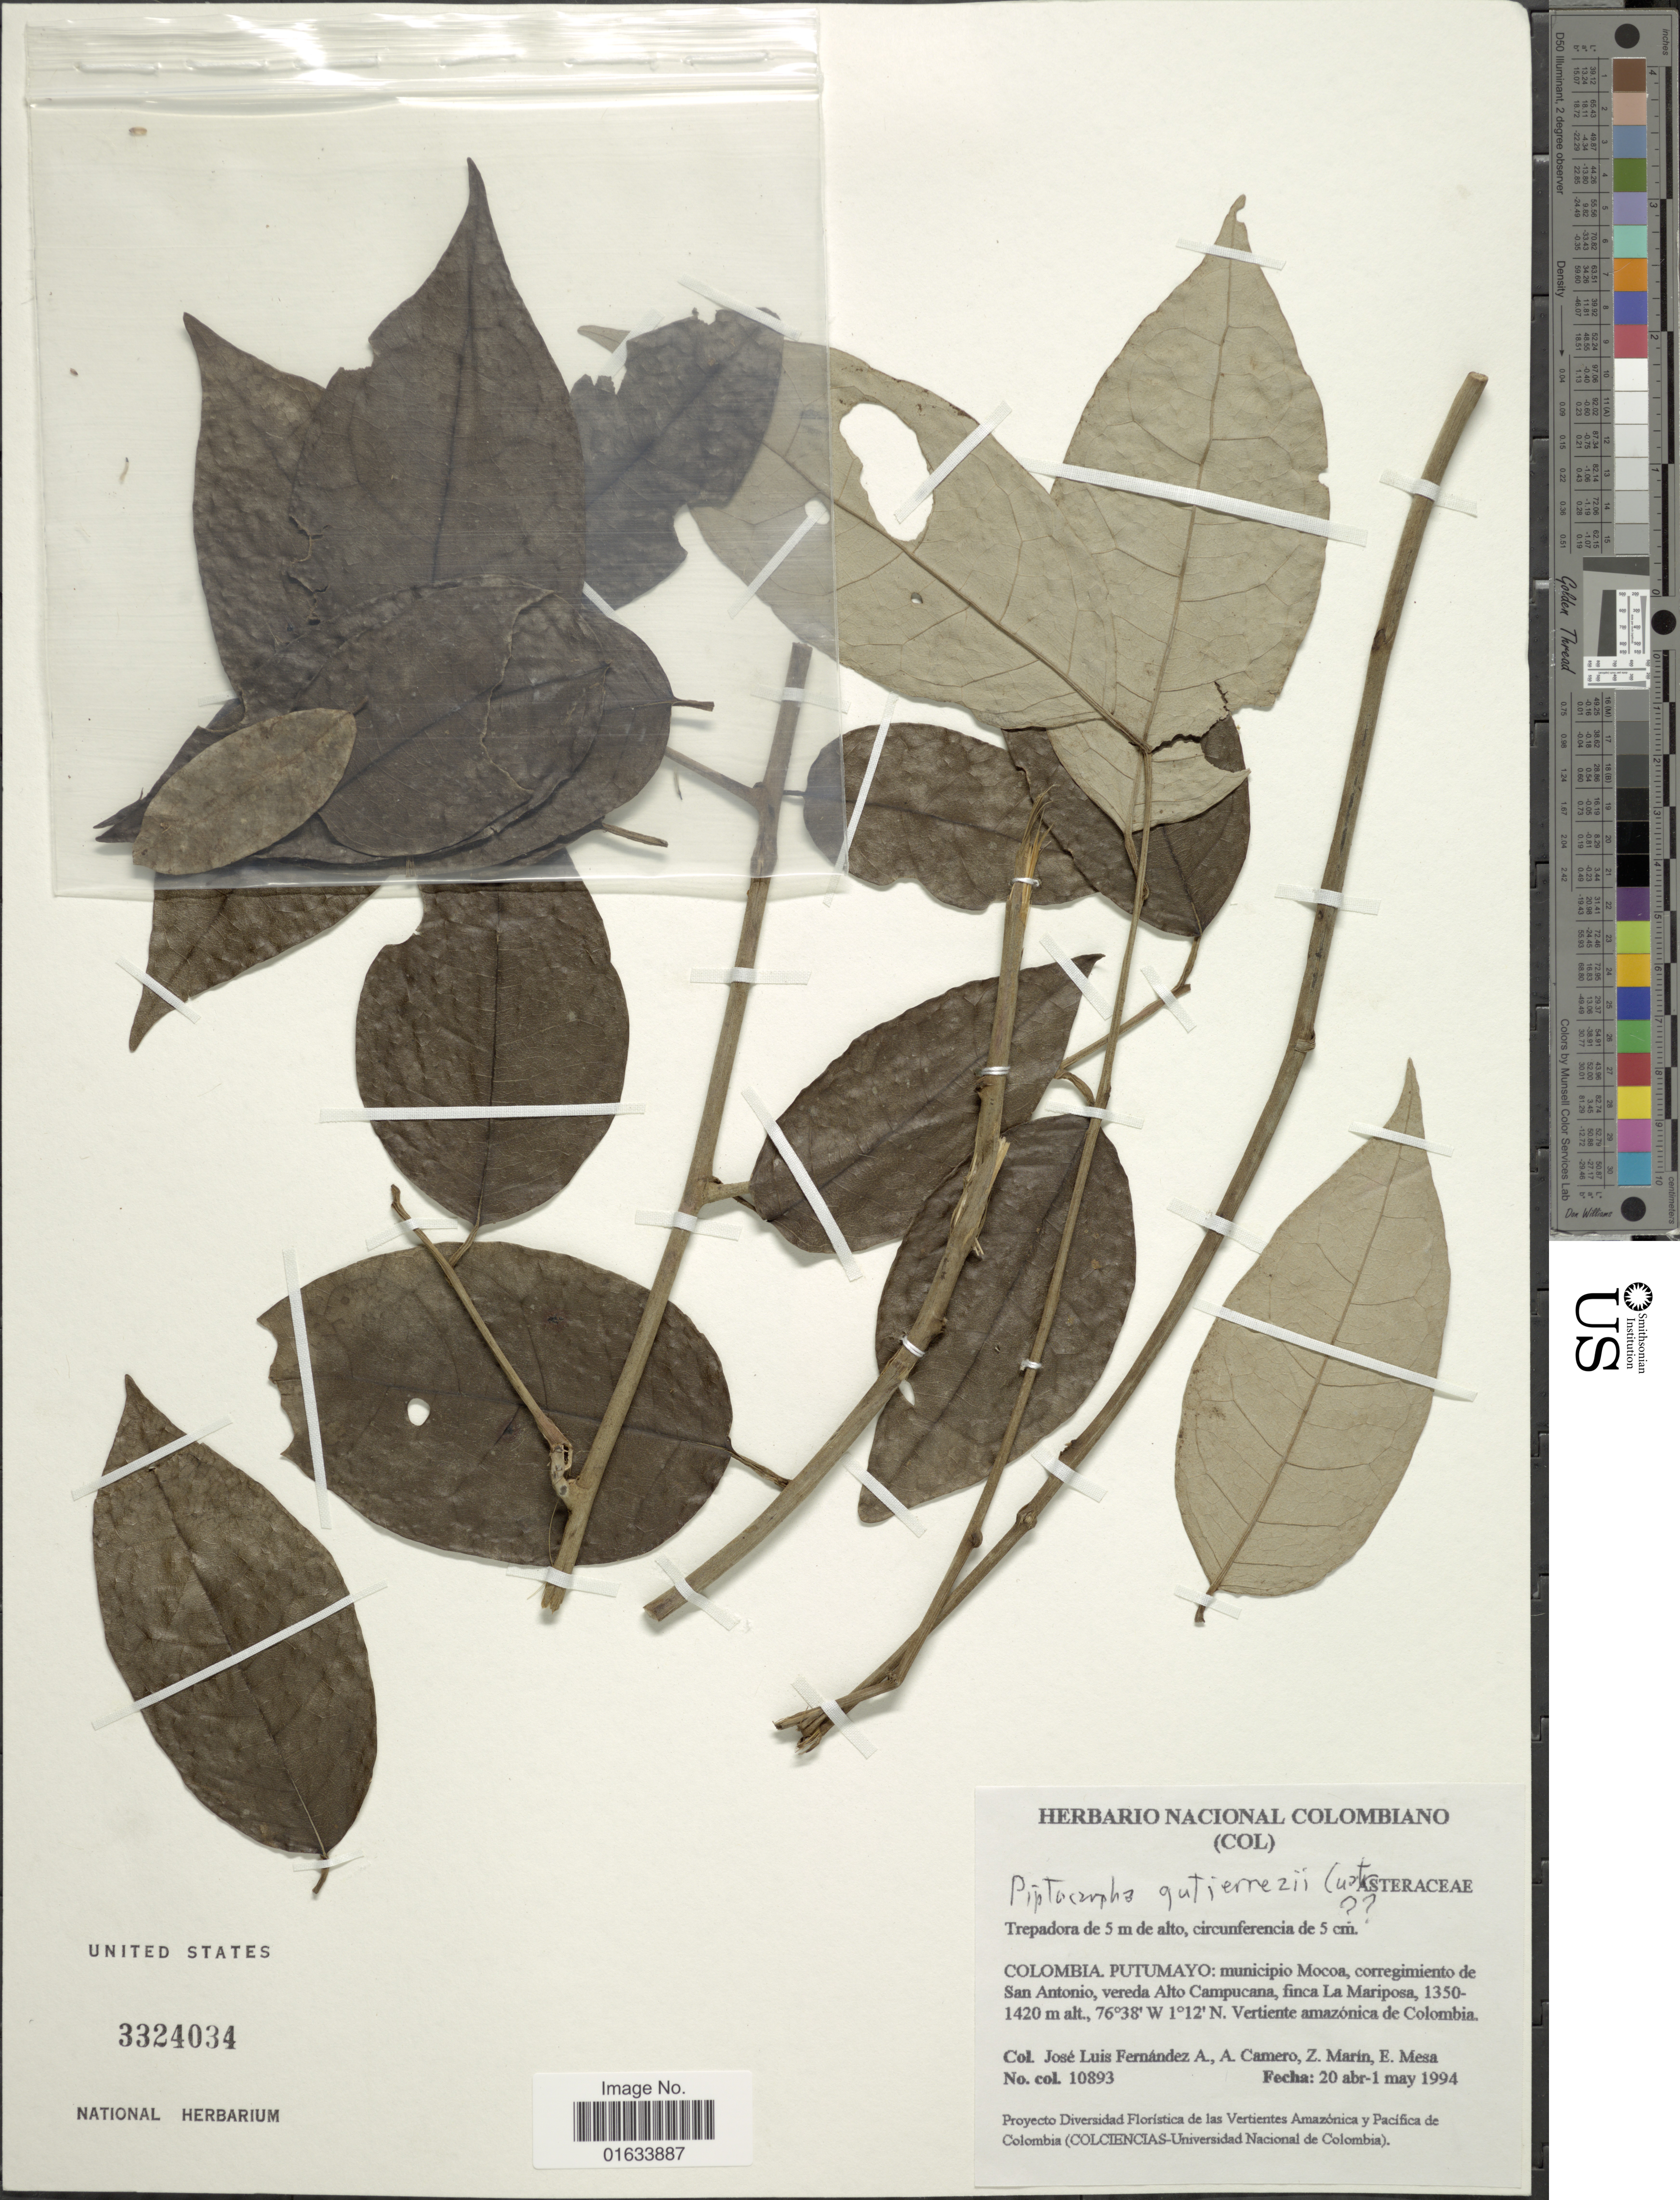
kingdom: Plantae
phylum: Tracheophyta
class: Magnoliopsida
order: Asterales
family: Asteraceae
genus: Piptocarpha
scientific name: Piptocarpha gutierrezii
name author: Cuatrec.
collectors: J. L. Fernández-Alonso, A. A. Camero, Z. Marin & E. Mesa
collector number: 10893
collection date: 1994-04-20/1994-05-01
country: Colombia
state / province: Putumayo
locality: Colombia. Putumayo: municipio Mocoa, corregimiento de San Antonio, vereda Alto Campucana, finca La Mariposa. Vertiente amazónica de Colombia.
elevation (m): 1350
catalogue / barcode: US 3324034